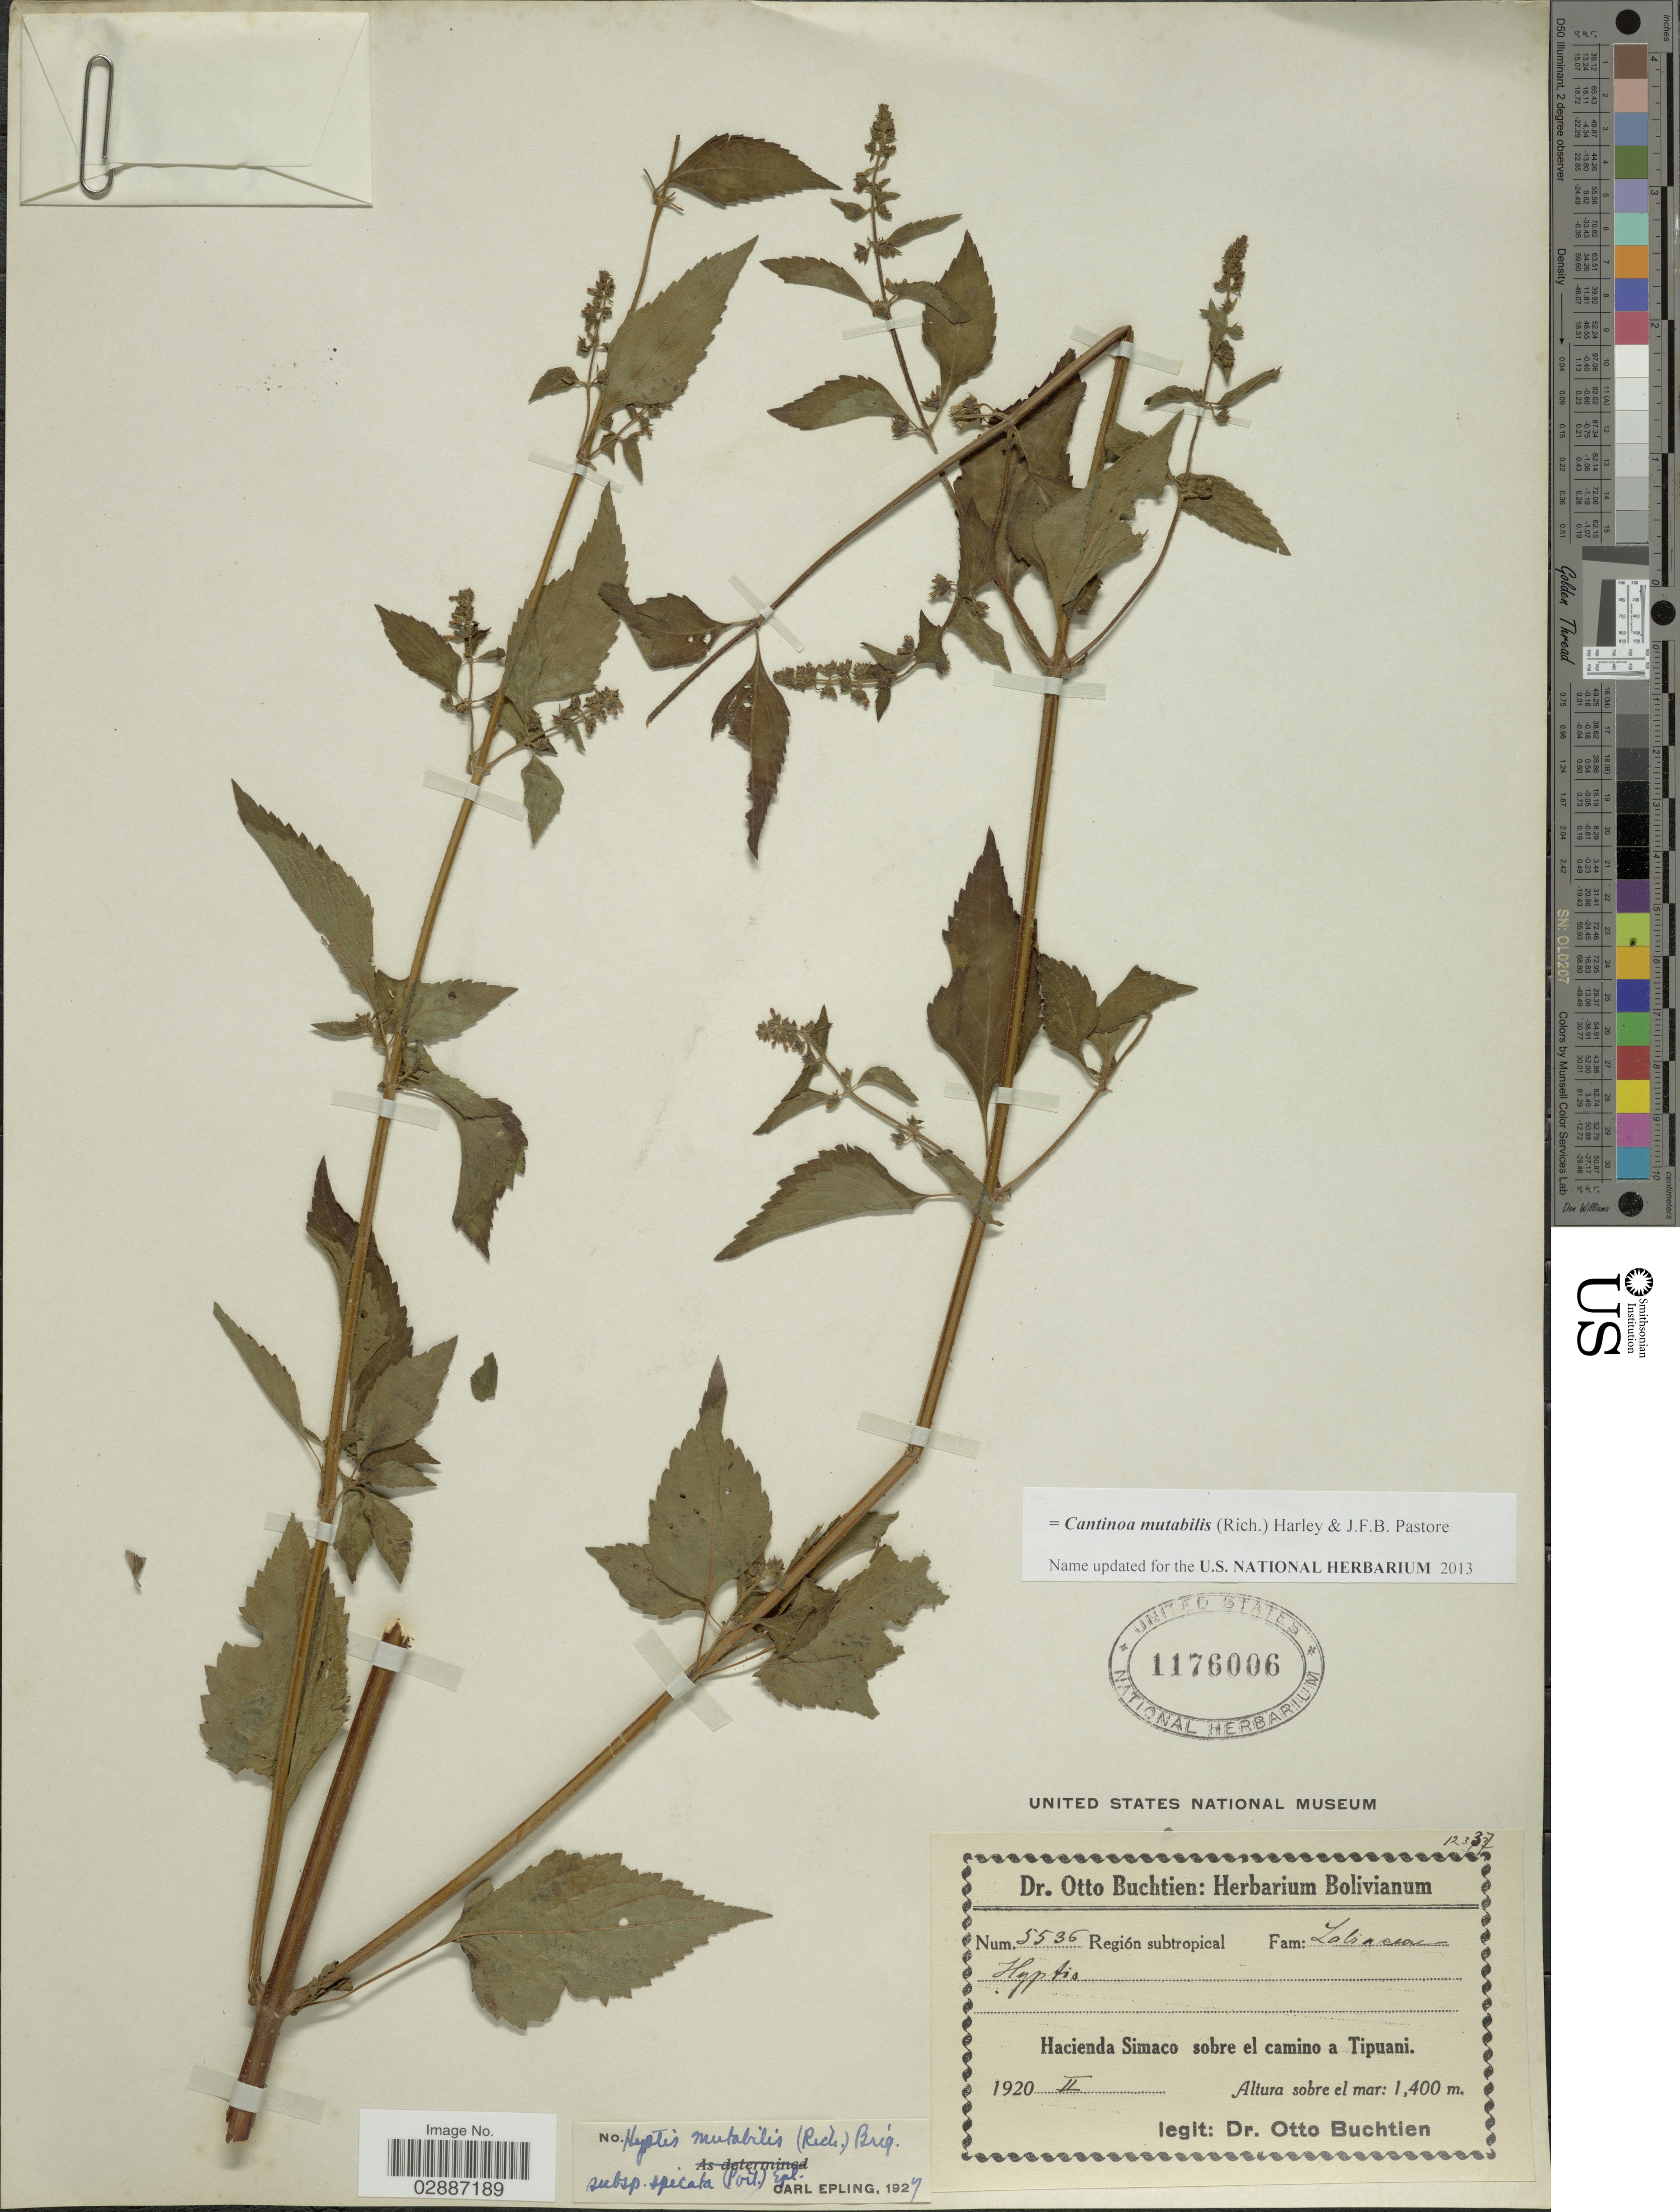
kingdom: Plantae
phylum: Tracheophyta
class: Magnoliopsida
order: Lamiales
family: Lamiaceae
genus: Cantinoa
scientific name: Cantinoa mutabilis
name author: (Epling) Harley & J.F.B. Pastore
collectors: O. Buchtien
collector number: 5536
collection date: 1920-02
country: Bolivia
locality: Hacienda Simaco sobre el camino a Tipuani.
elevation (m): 1400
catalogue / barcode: US 1176006